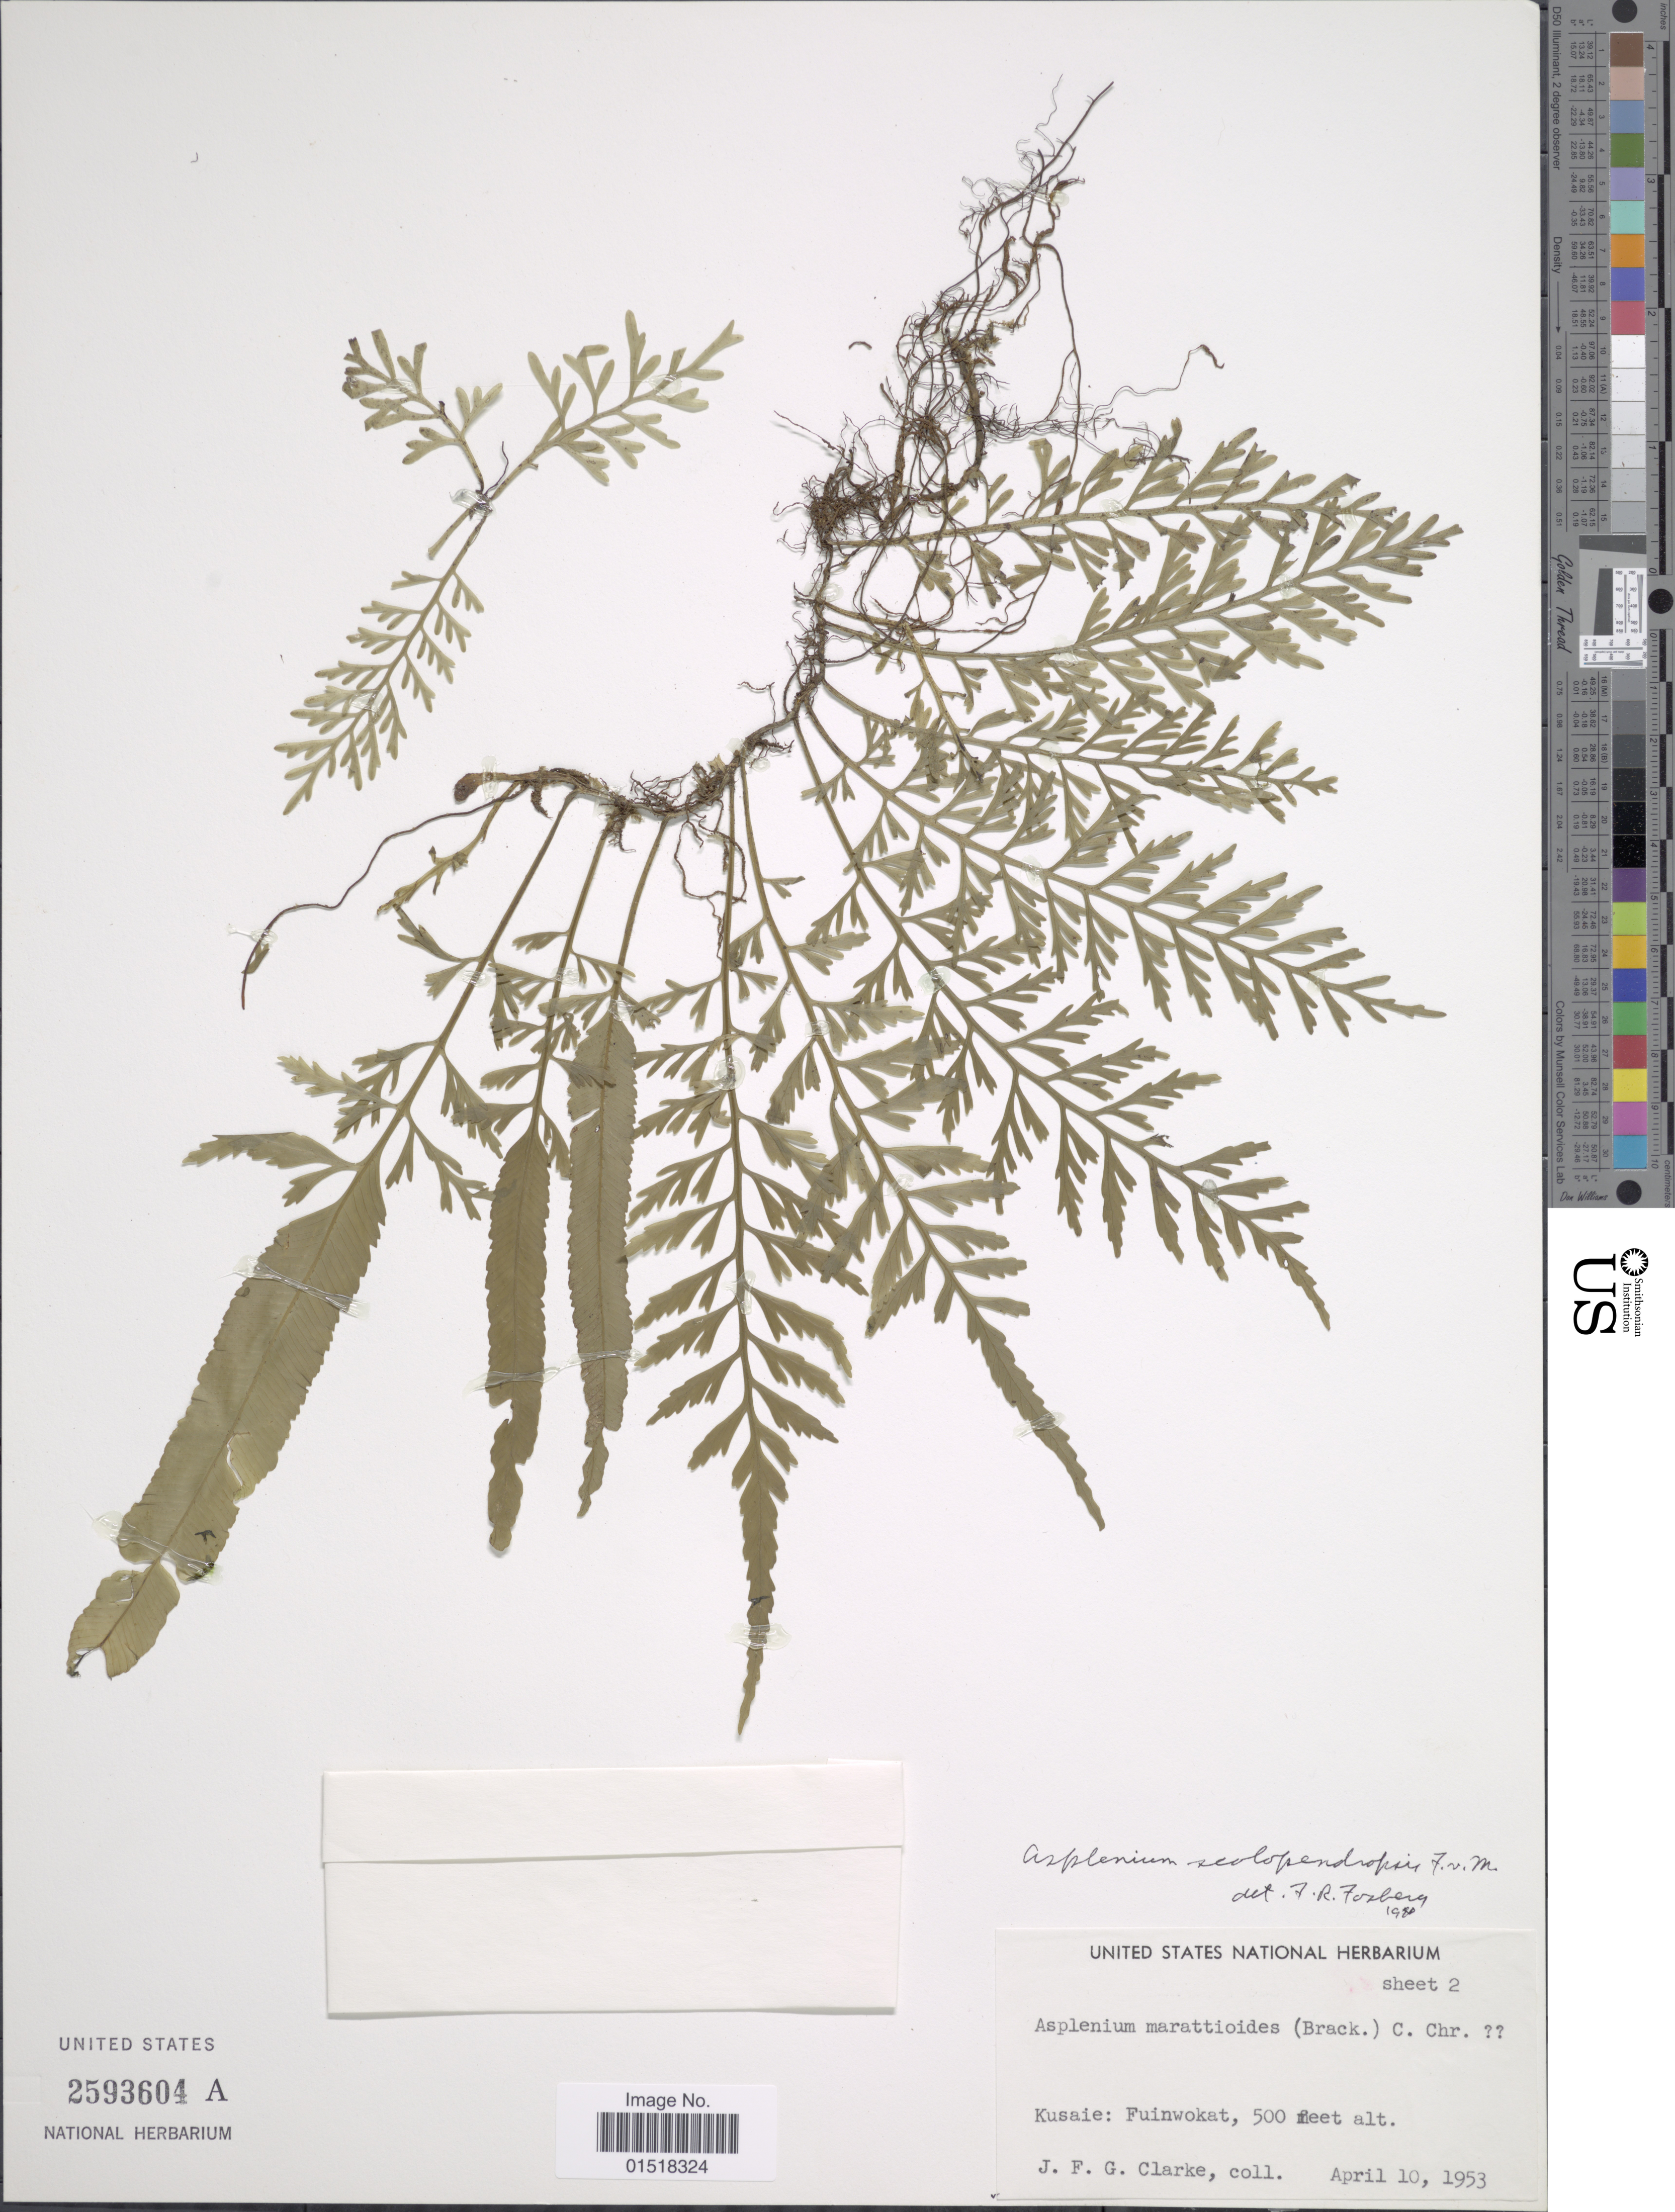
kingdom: Plantae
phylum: Tracheophyta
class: Polypodiopsida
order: Polypodiales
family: Aspleniaceae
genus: Asplenium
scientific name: Asplenium scolopendropsis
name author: F. Muell.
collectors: J. F. Gates-Clarke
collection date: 1953-04-10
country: Micronesia, Federated States of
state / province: Kosrae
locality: Kusaie: Fuinwokat.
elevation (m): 152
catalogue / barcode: US 2593604A